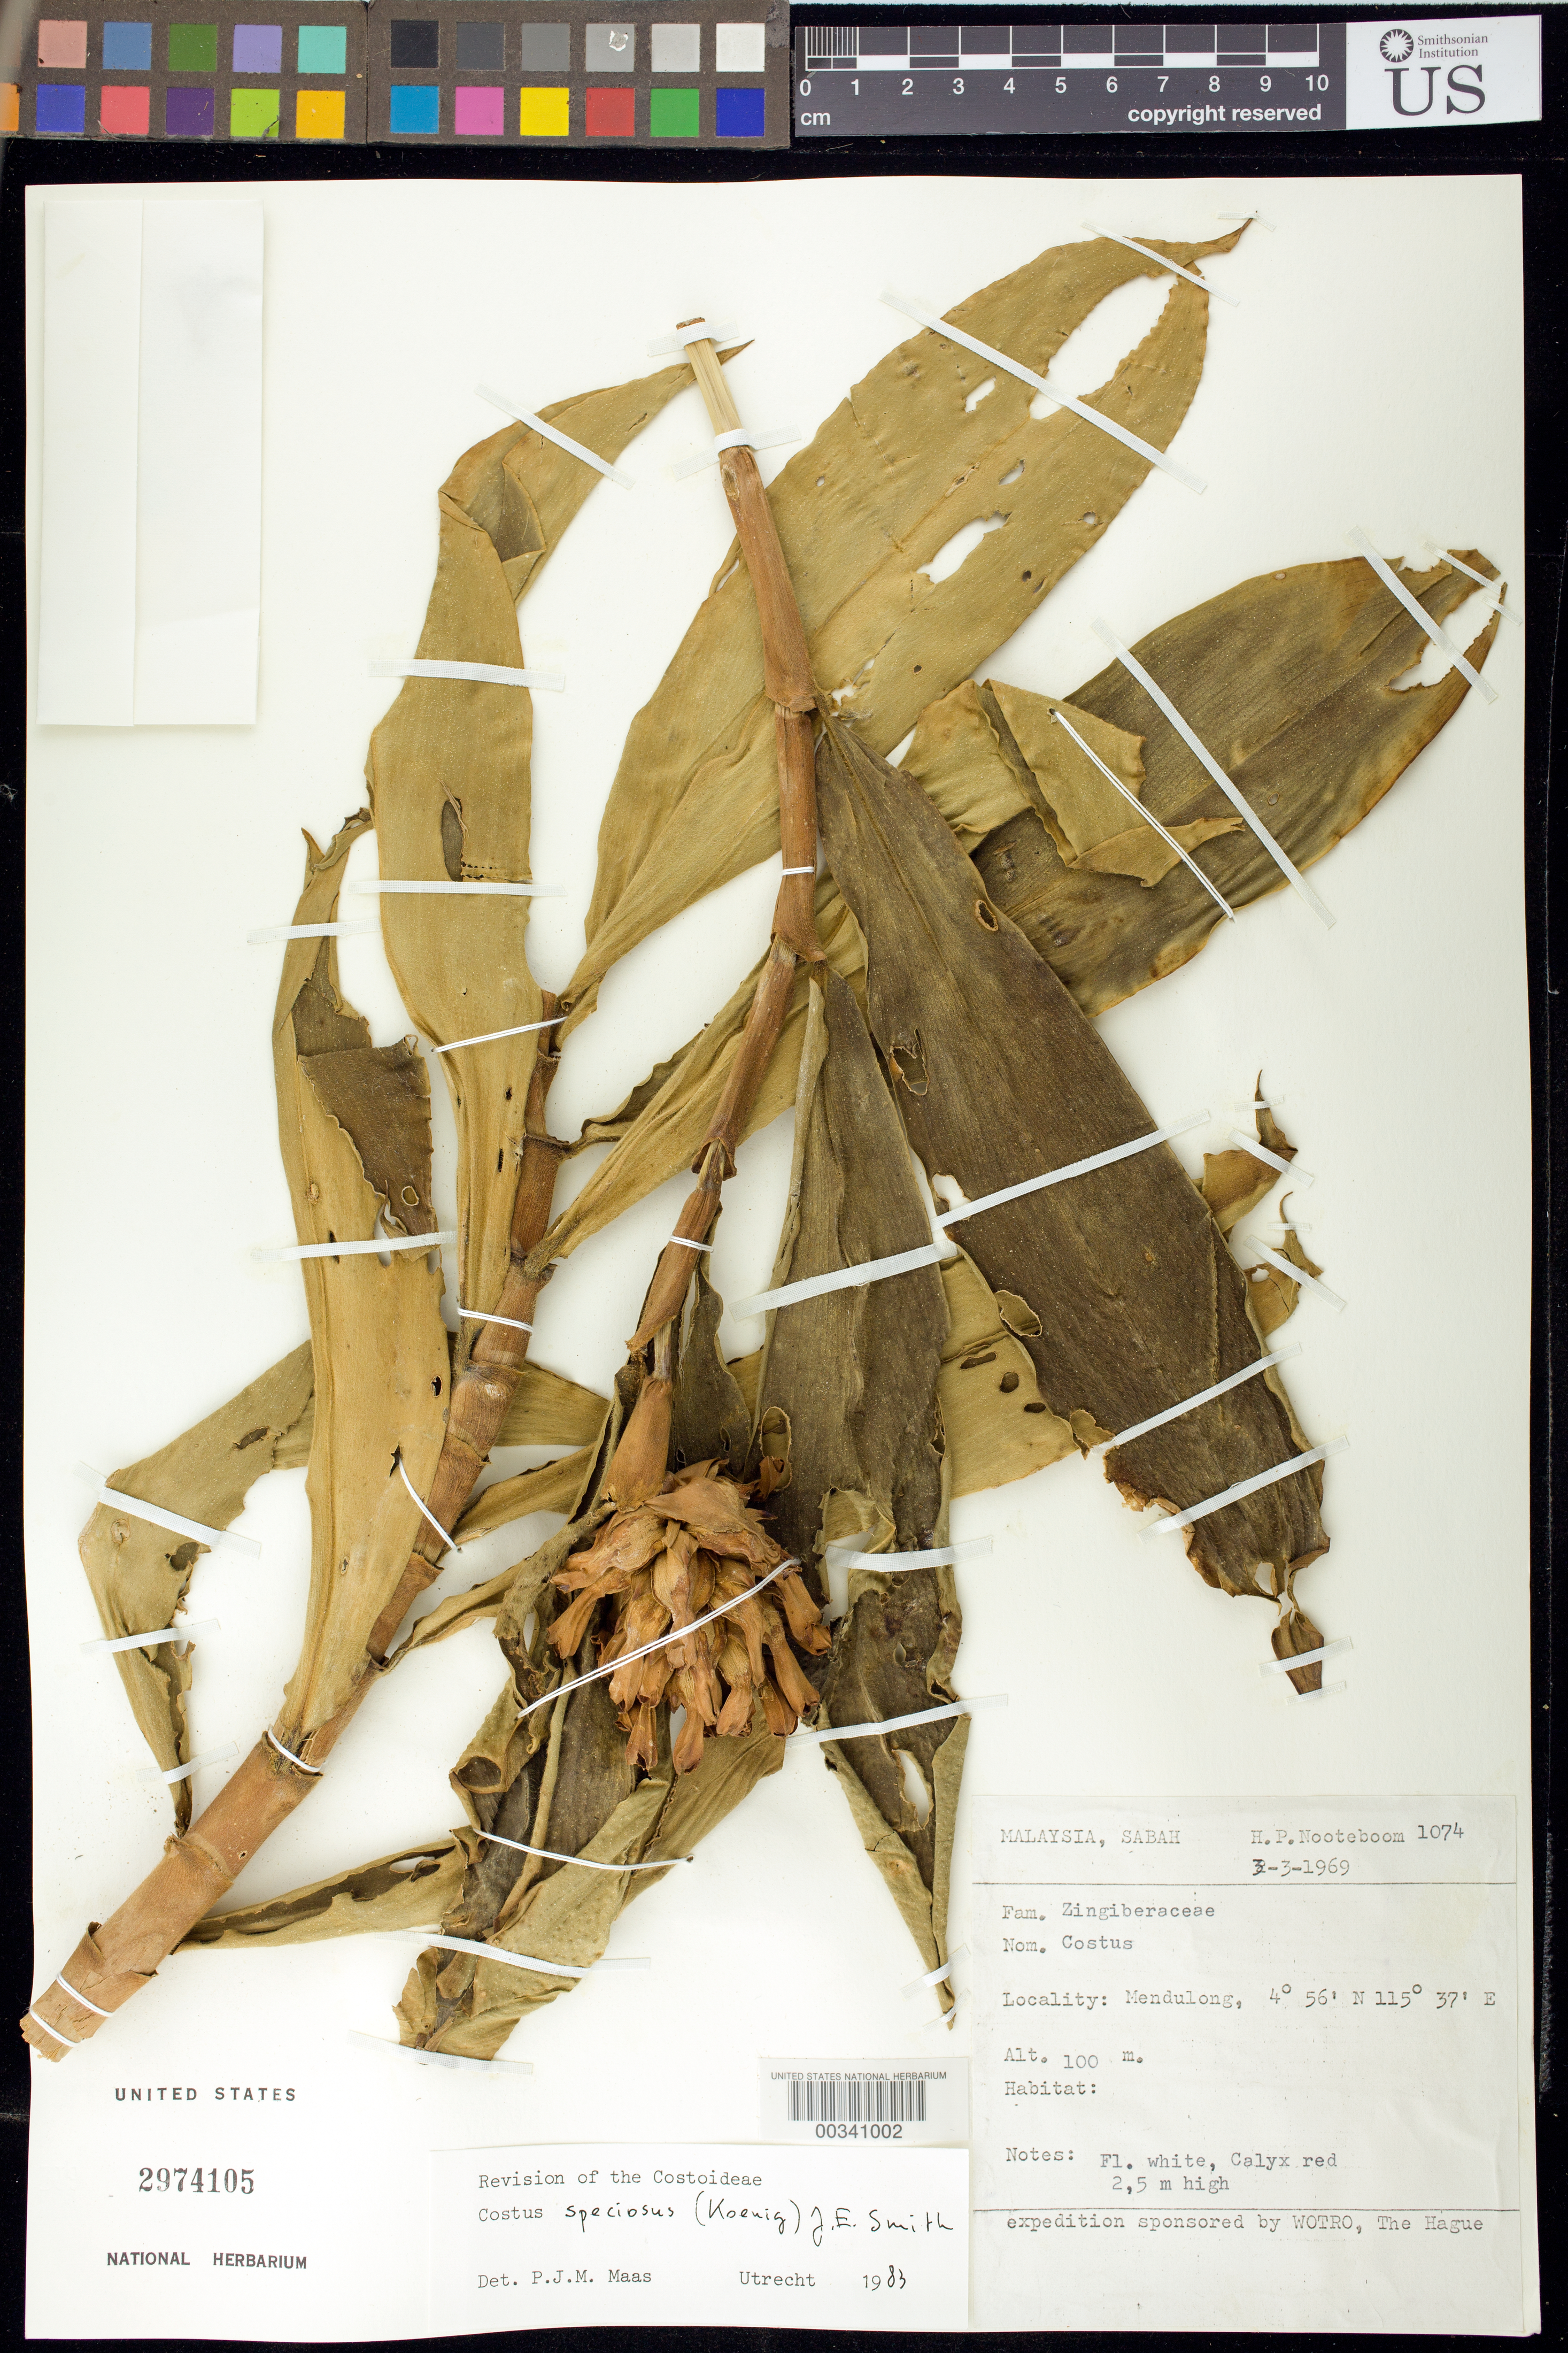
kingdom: Plantae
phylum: Tracheophyta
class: Liliopsida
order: Zingiberales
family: Costaceae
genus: Hellenia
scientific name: Hellenia speciosa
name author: (J. Koenig) S.R. Dutta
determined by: Wagner, W. L., (BOT), Smithsonian Institution - National Museum of Natural History (UNITED STATES)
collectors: H. P. Nooteboom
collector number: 1074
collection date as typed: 03 Mar 1969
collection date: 1969-03-03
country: Malaysia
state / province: Sabah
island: Borneo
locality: Mendulong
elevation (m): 100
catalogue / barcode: US 2974105